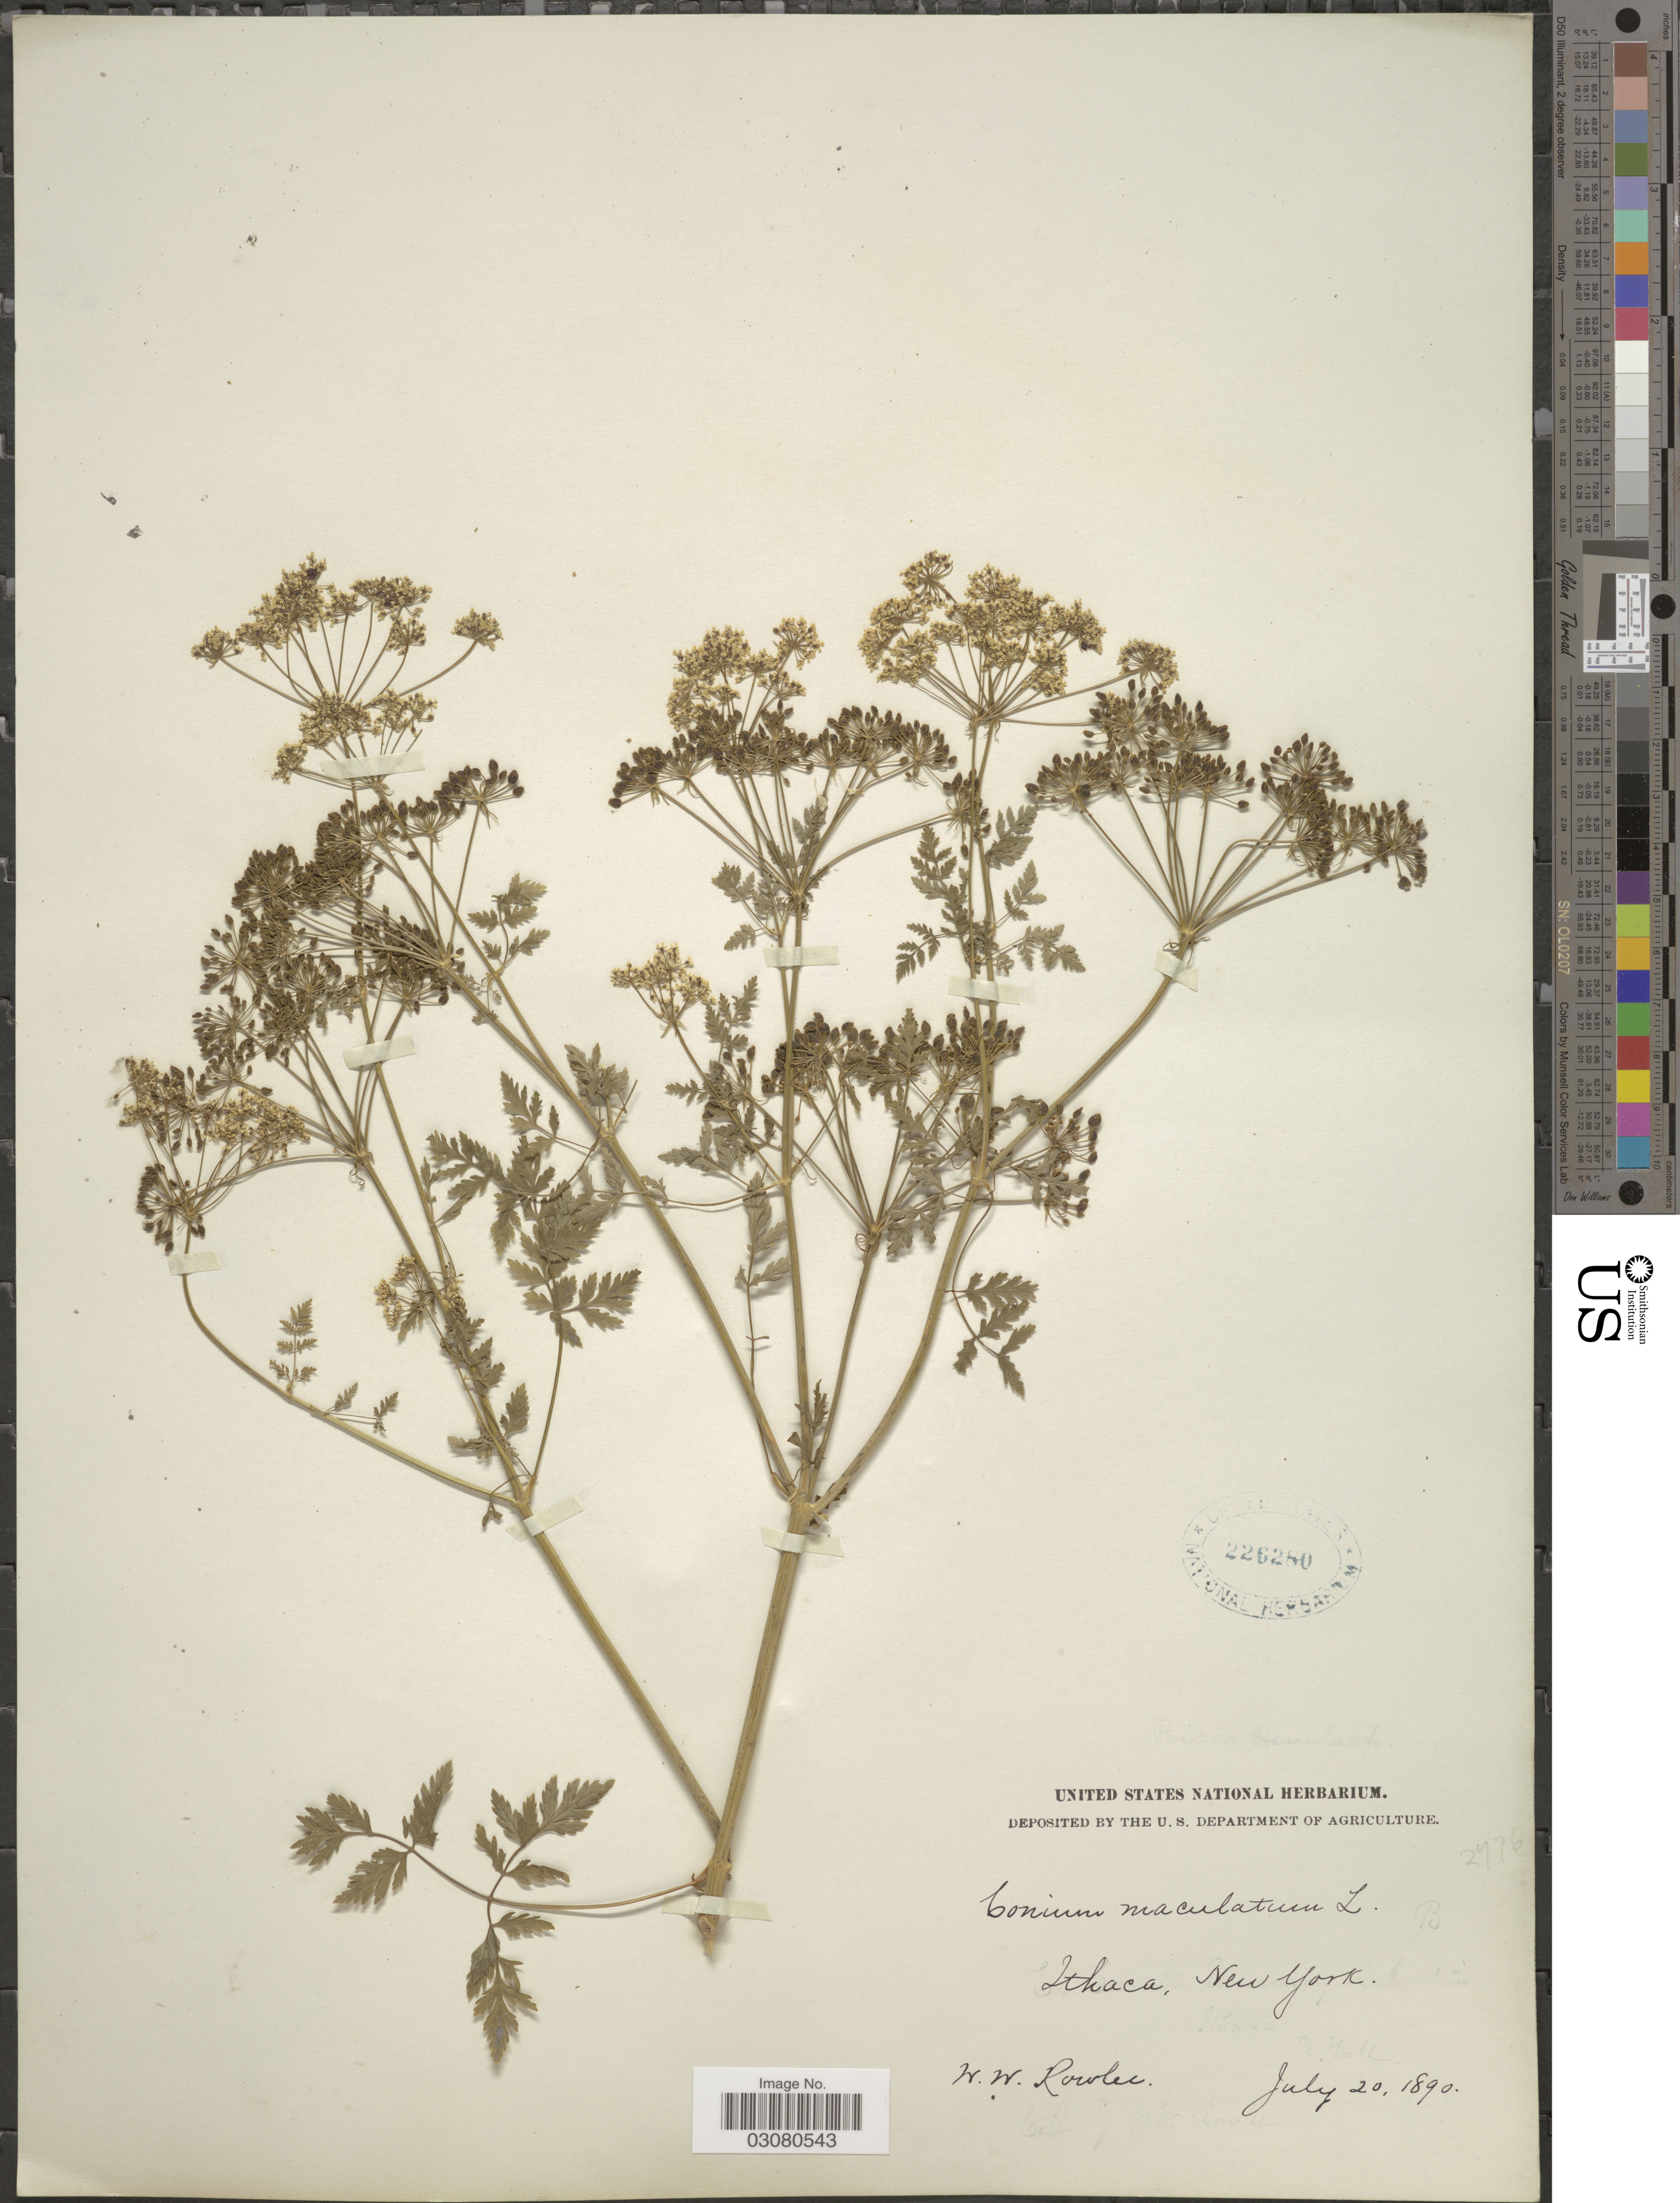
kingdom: Plantae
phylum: Tracheophyta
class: Magnoliopsida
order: Apiales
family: Apiaceae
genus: Conium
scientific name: Conium maculatum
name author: L.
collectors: W. W. Rowlee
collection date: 1890-07-20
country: United States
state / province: New York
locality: Ithaca.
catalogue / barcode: US 226280